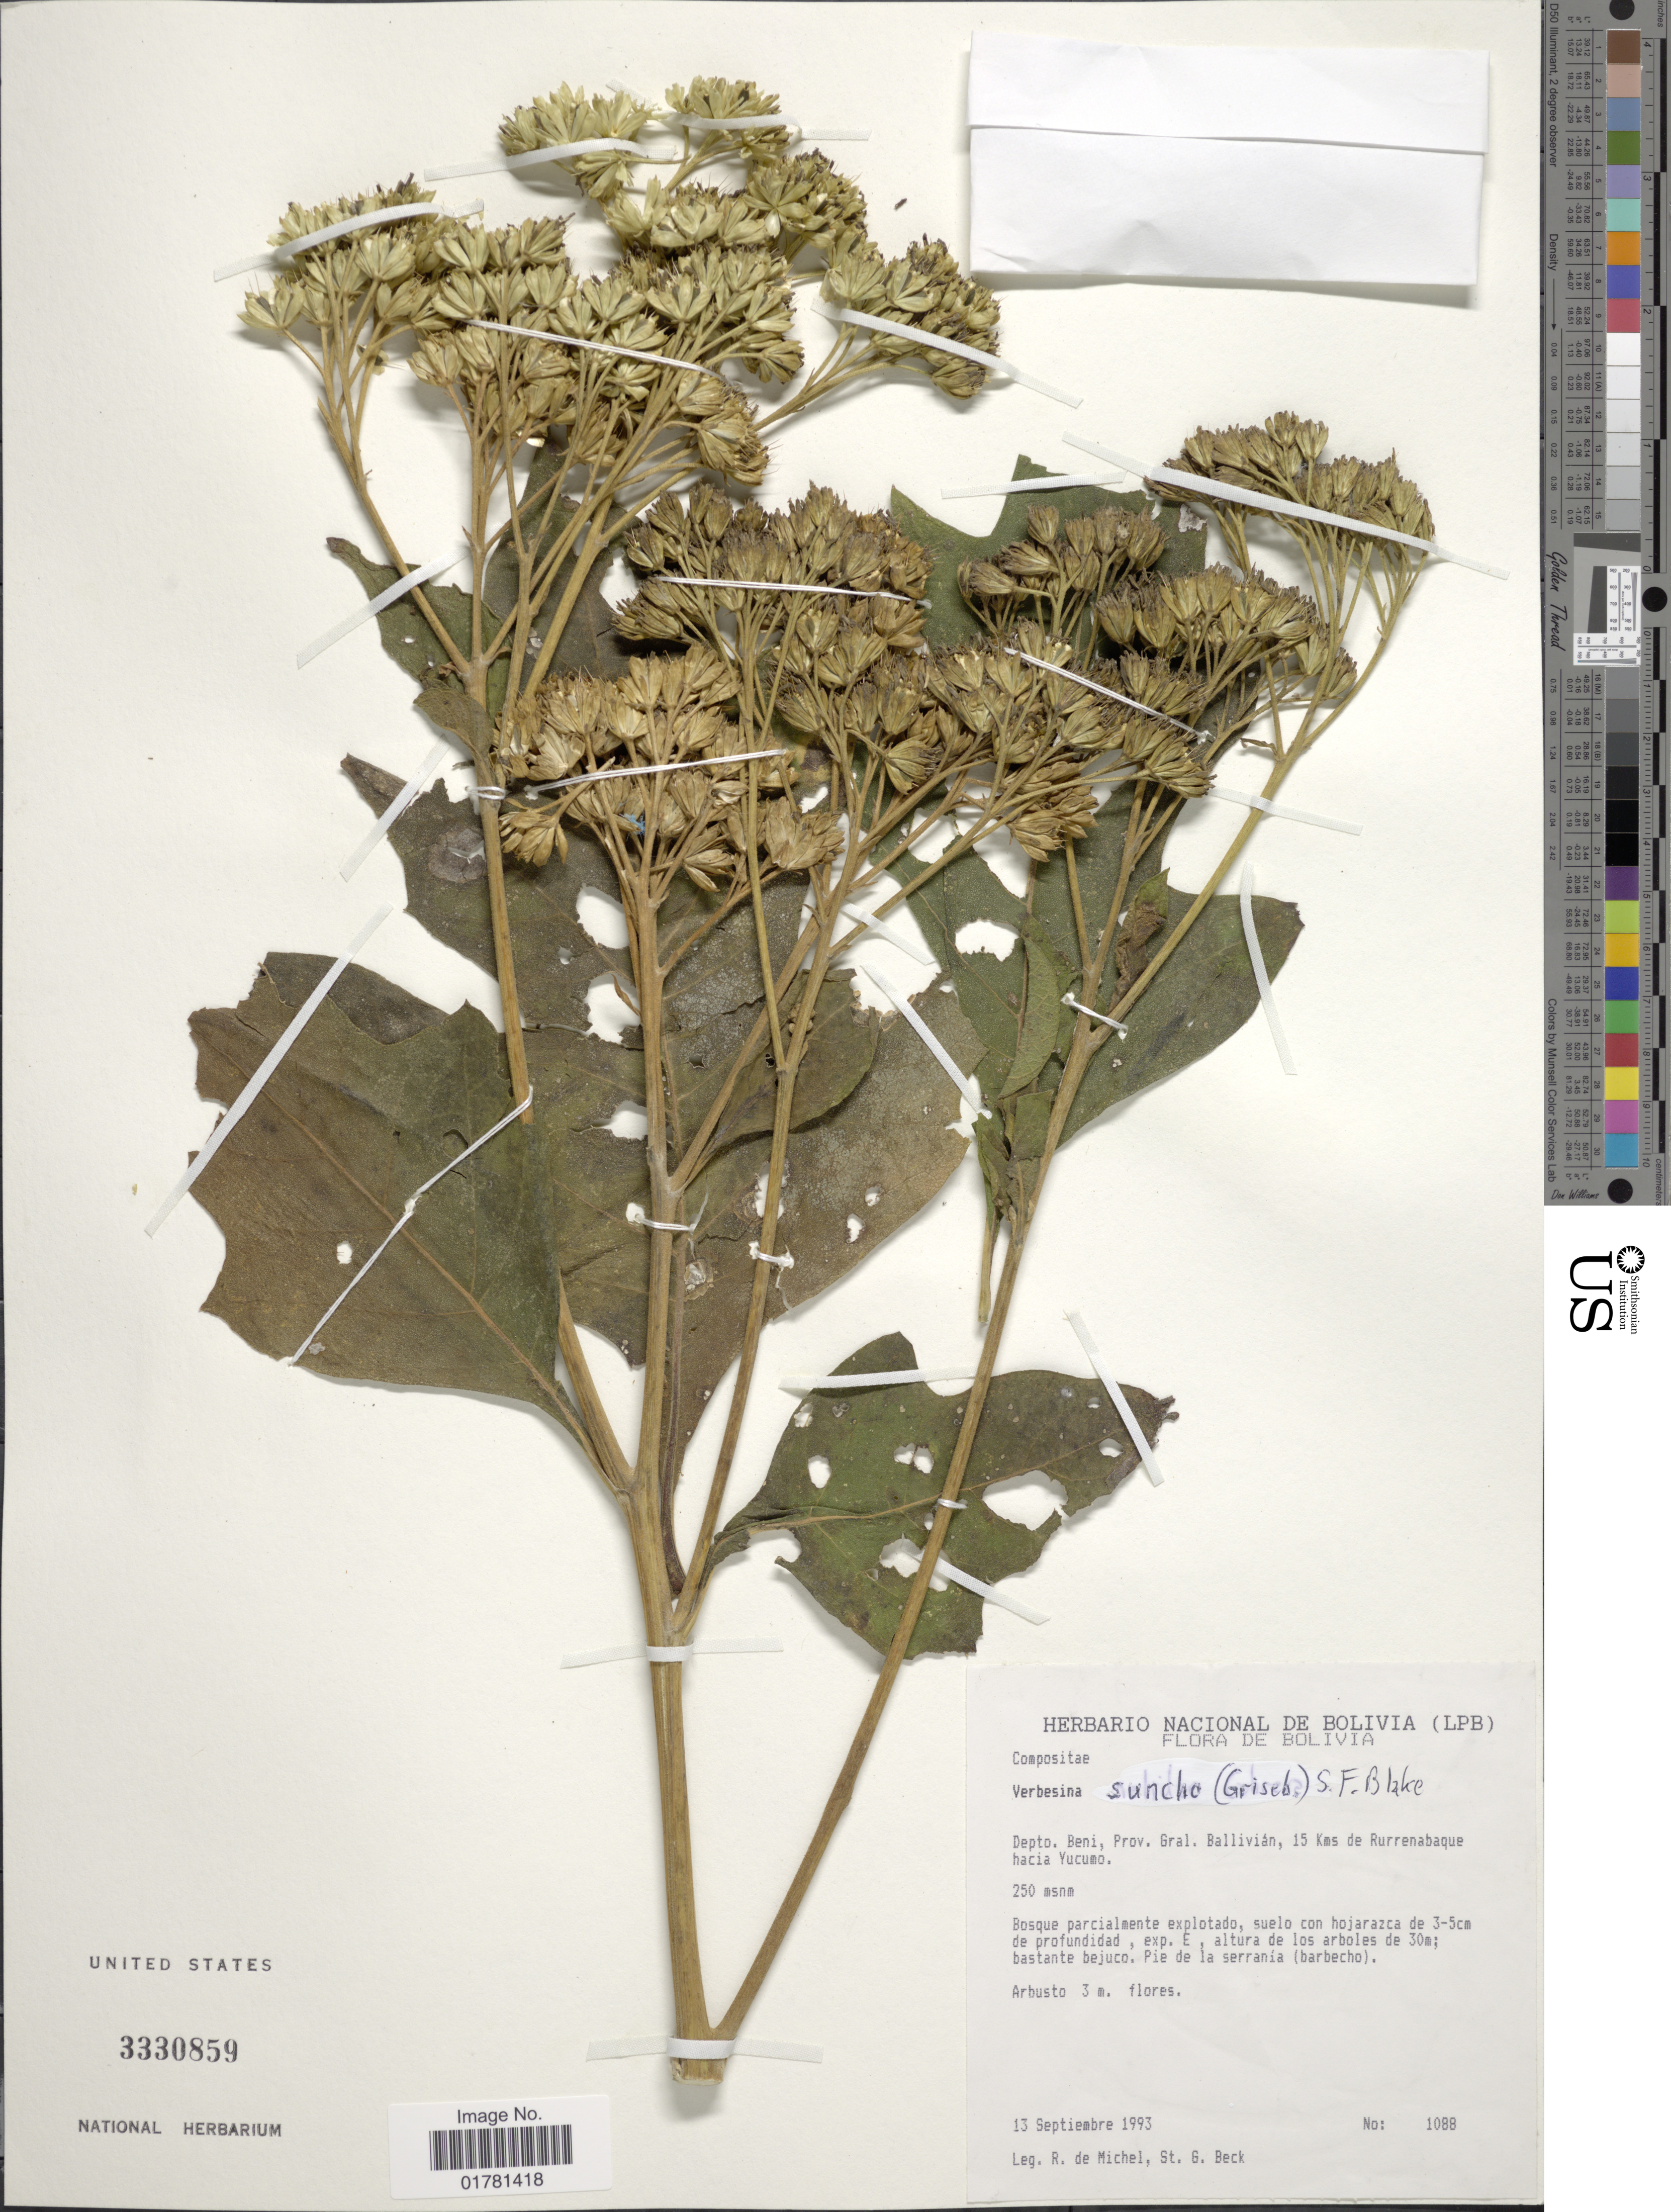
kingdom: Plantae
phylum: Tracheophyta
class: Magnoliopsida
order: Asterales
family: Asteraceae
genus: Verbesina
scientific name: Verbesina suncho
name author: (Griseb.) S.F. Blake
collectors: R. d. Michel & S. G. Beck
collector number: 1088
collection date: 1993-09-13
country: Bolivia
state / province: Beni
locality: Depto Beni, prov. Gral, Ballivían, 15 Kms de Rurrenabaque hacia Yucumo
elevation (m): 250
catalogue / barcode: US 3330859